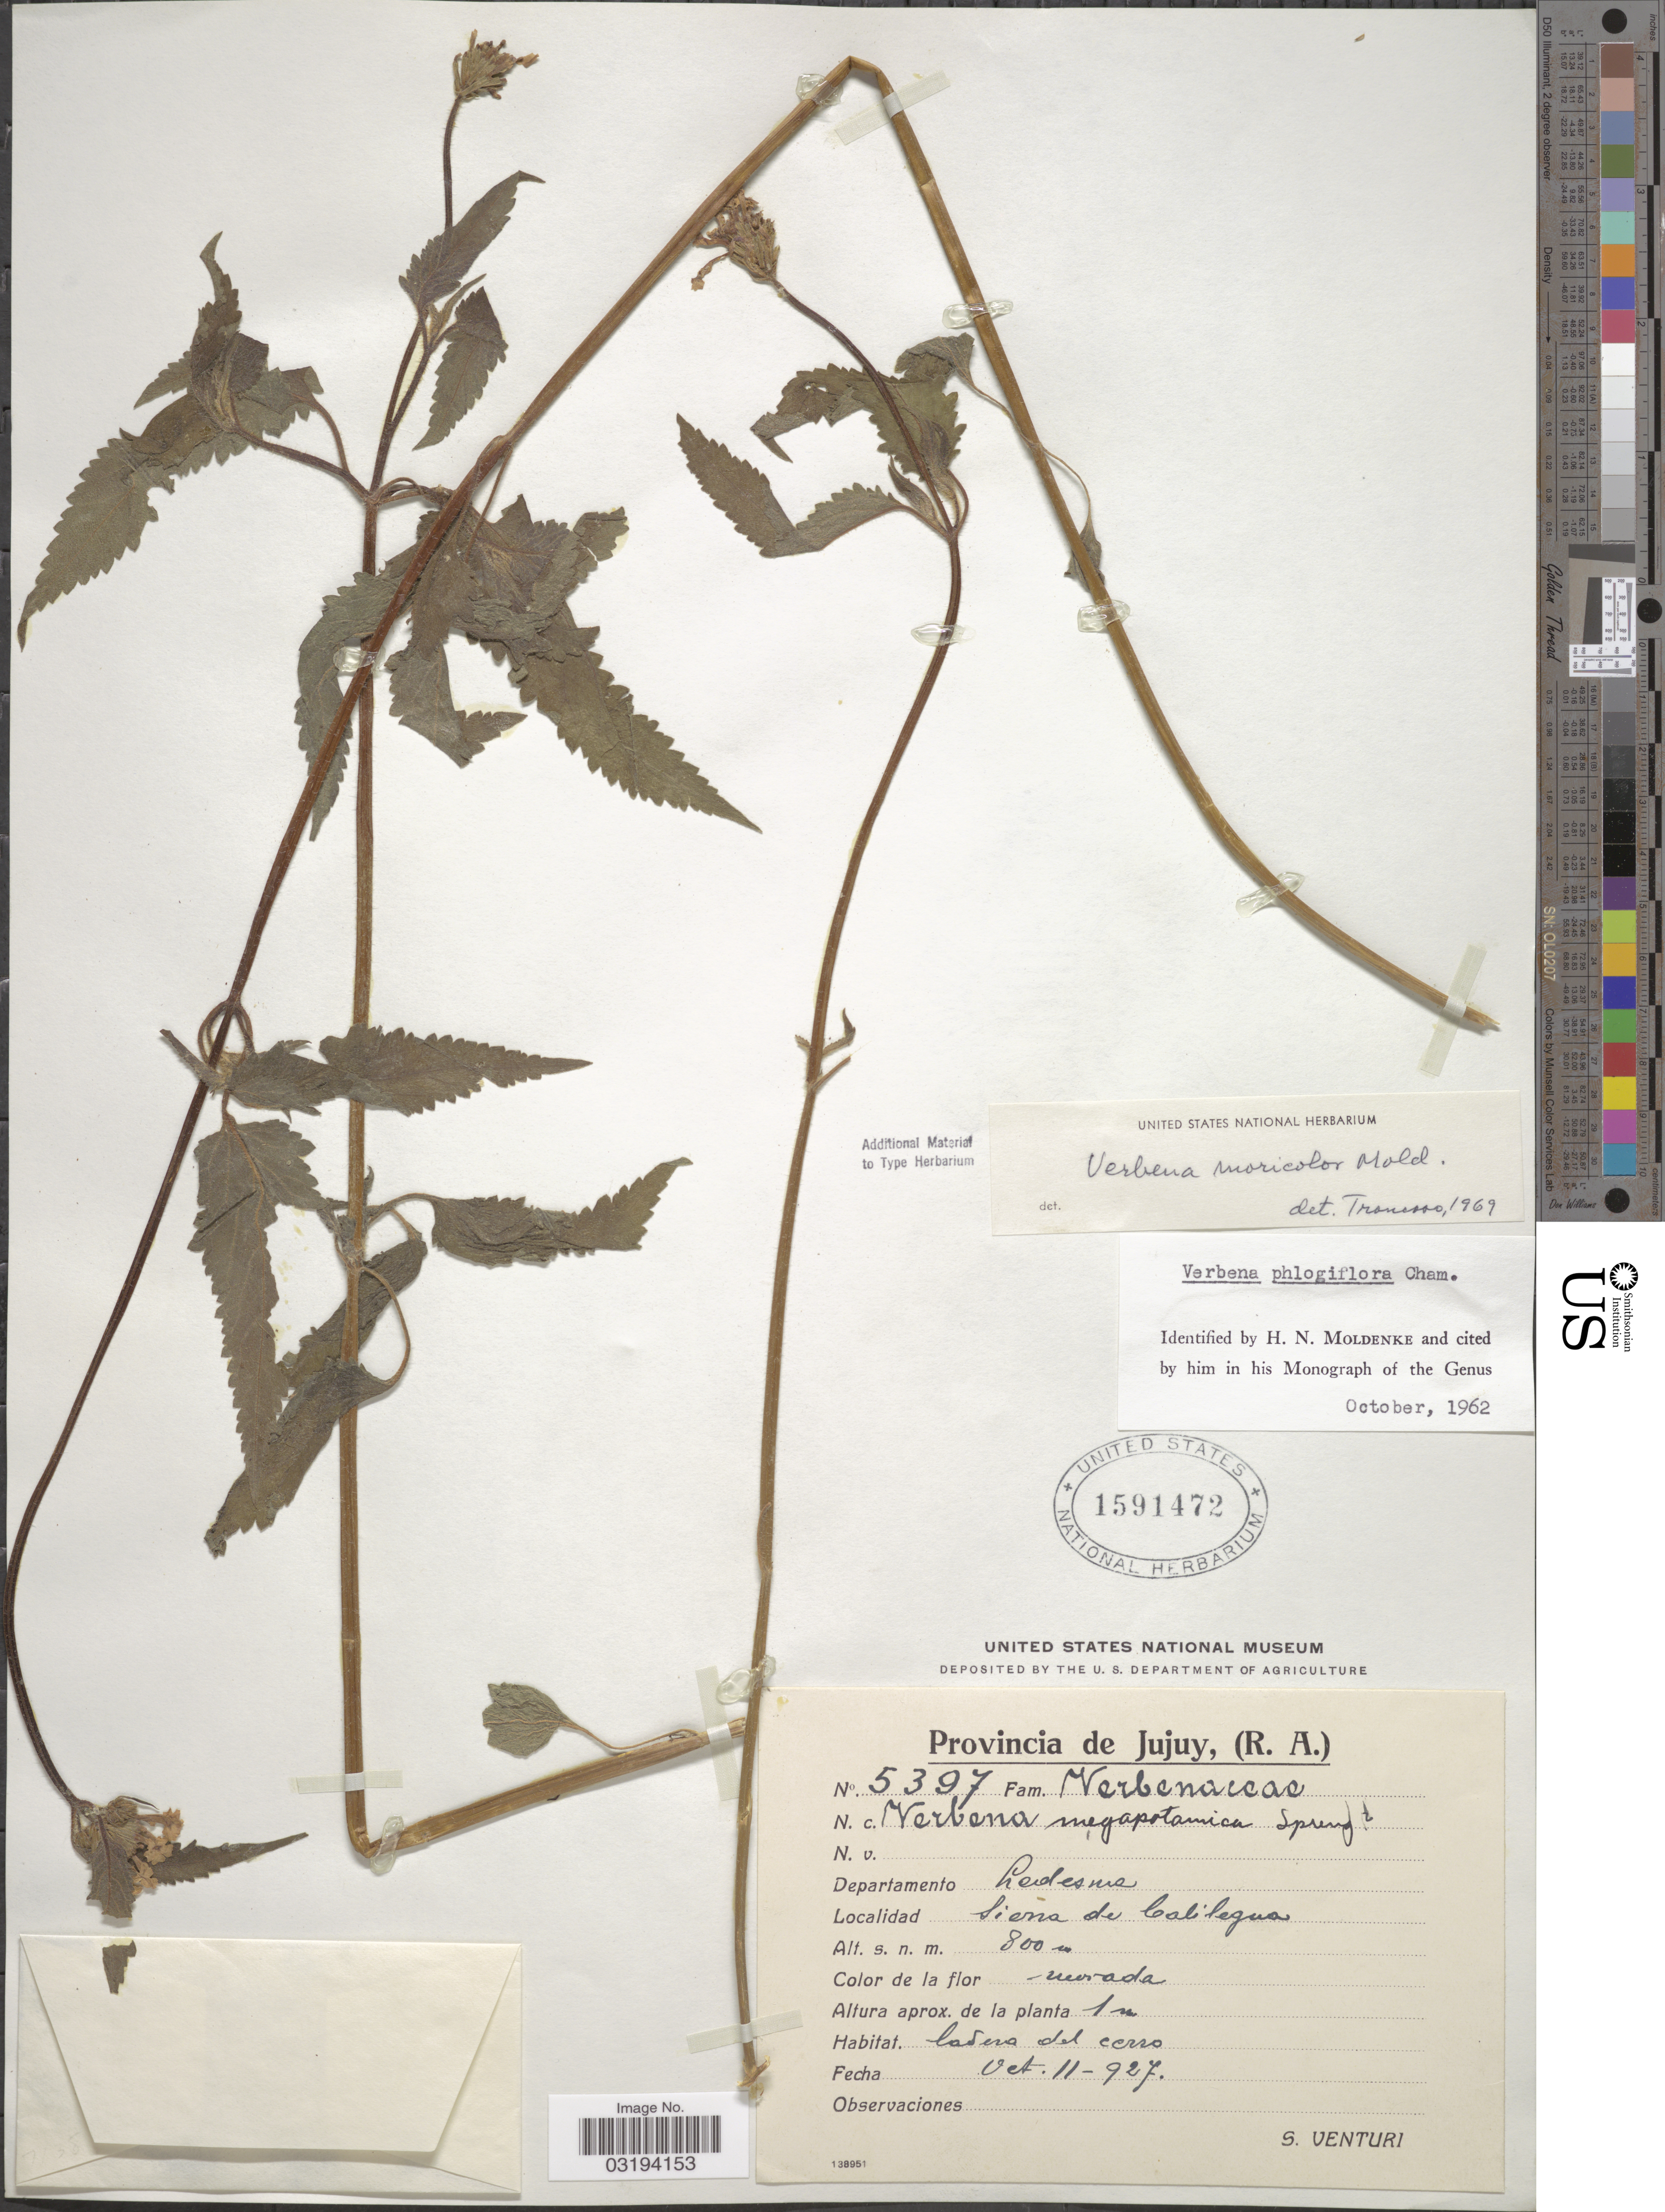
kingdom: Plantae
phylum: Tracheophyta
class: Magnoliopsida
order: Lamiales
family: Verbenaceae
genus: Verbena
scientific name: Verbena moricolor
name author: Moldenke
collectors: S. Venturi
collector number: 5397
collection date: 1927-10-11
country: Argentina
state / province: Jujuy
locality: Departamento Ledesma. Sierra de Calilegua.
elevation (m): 800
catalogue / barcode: US 1591472